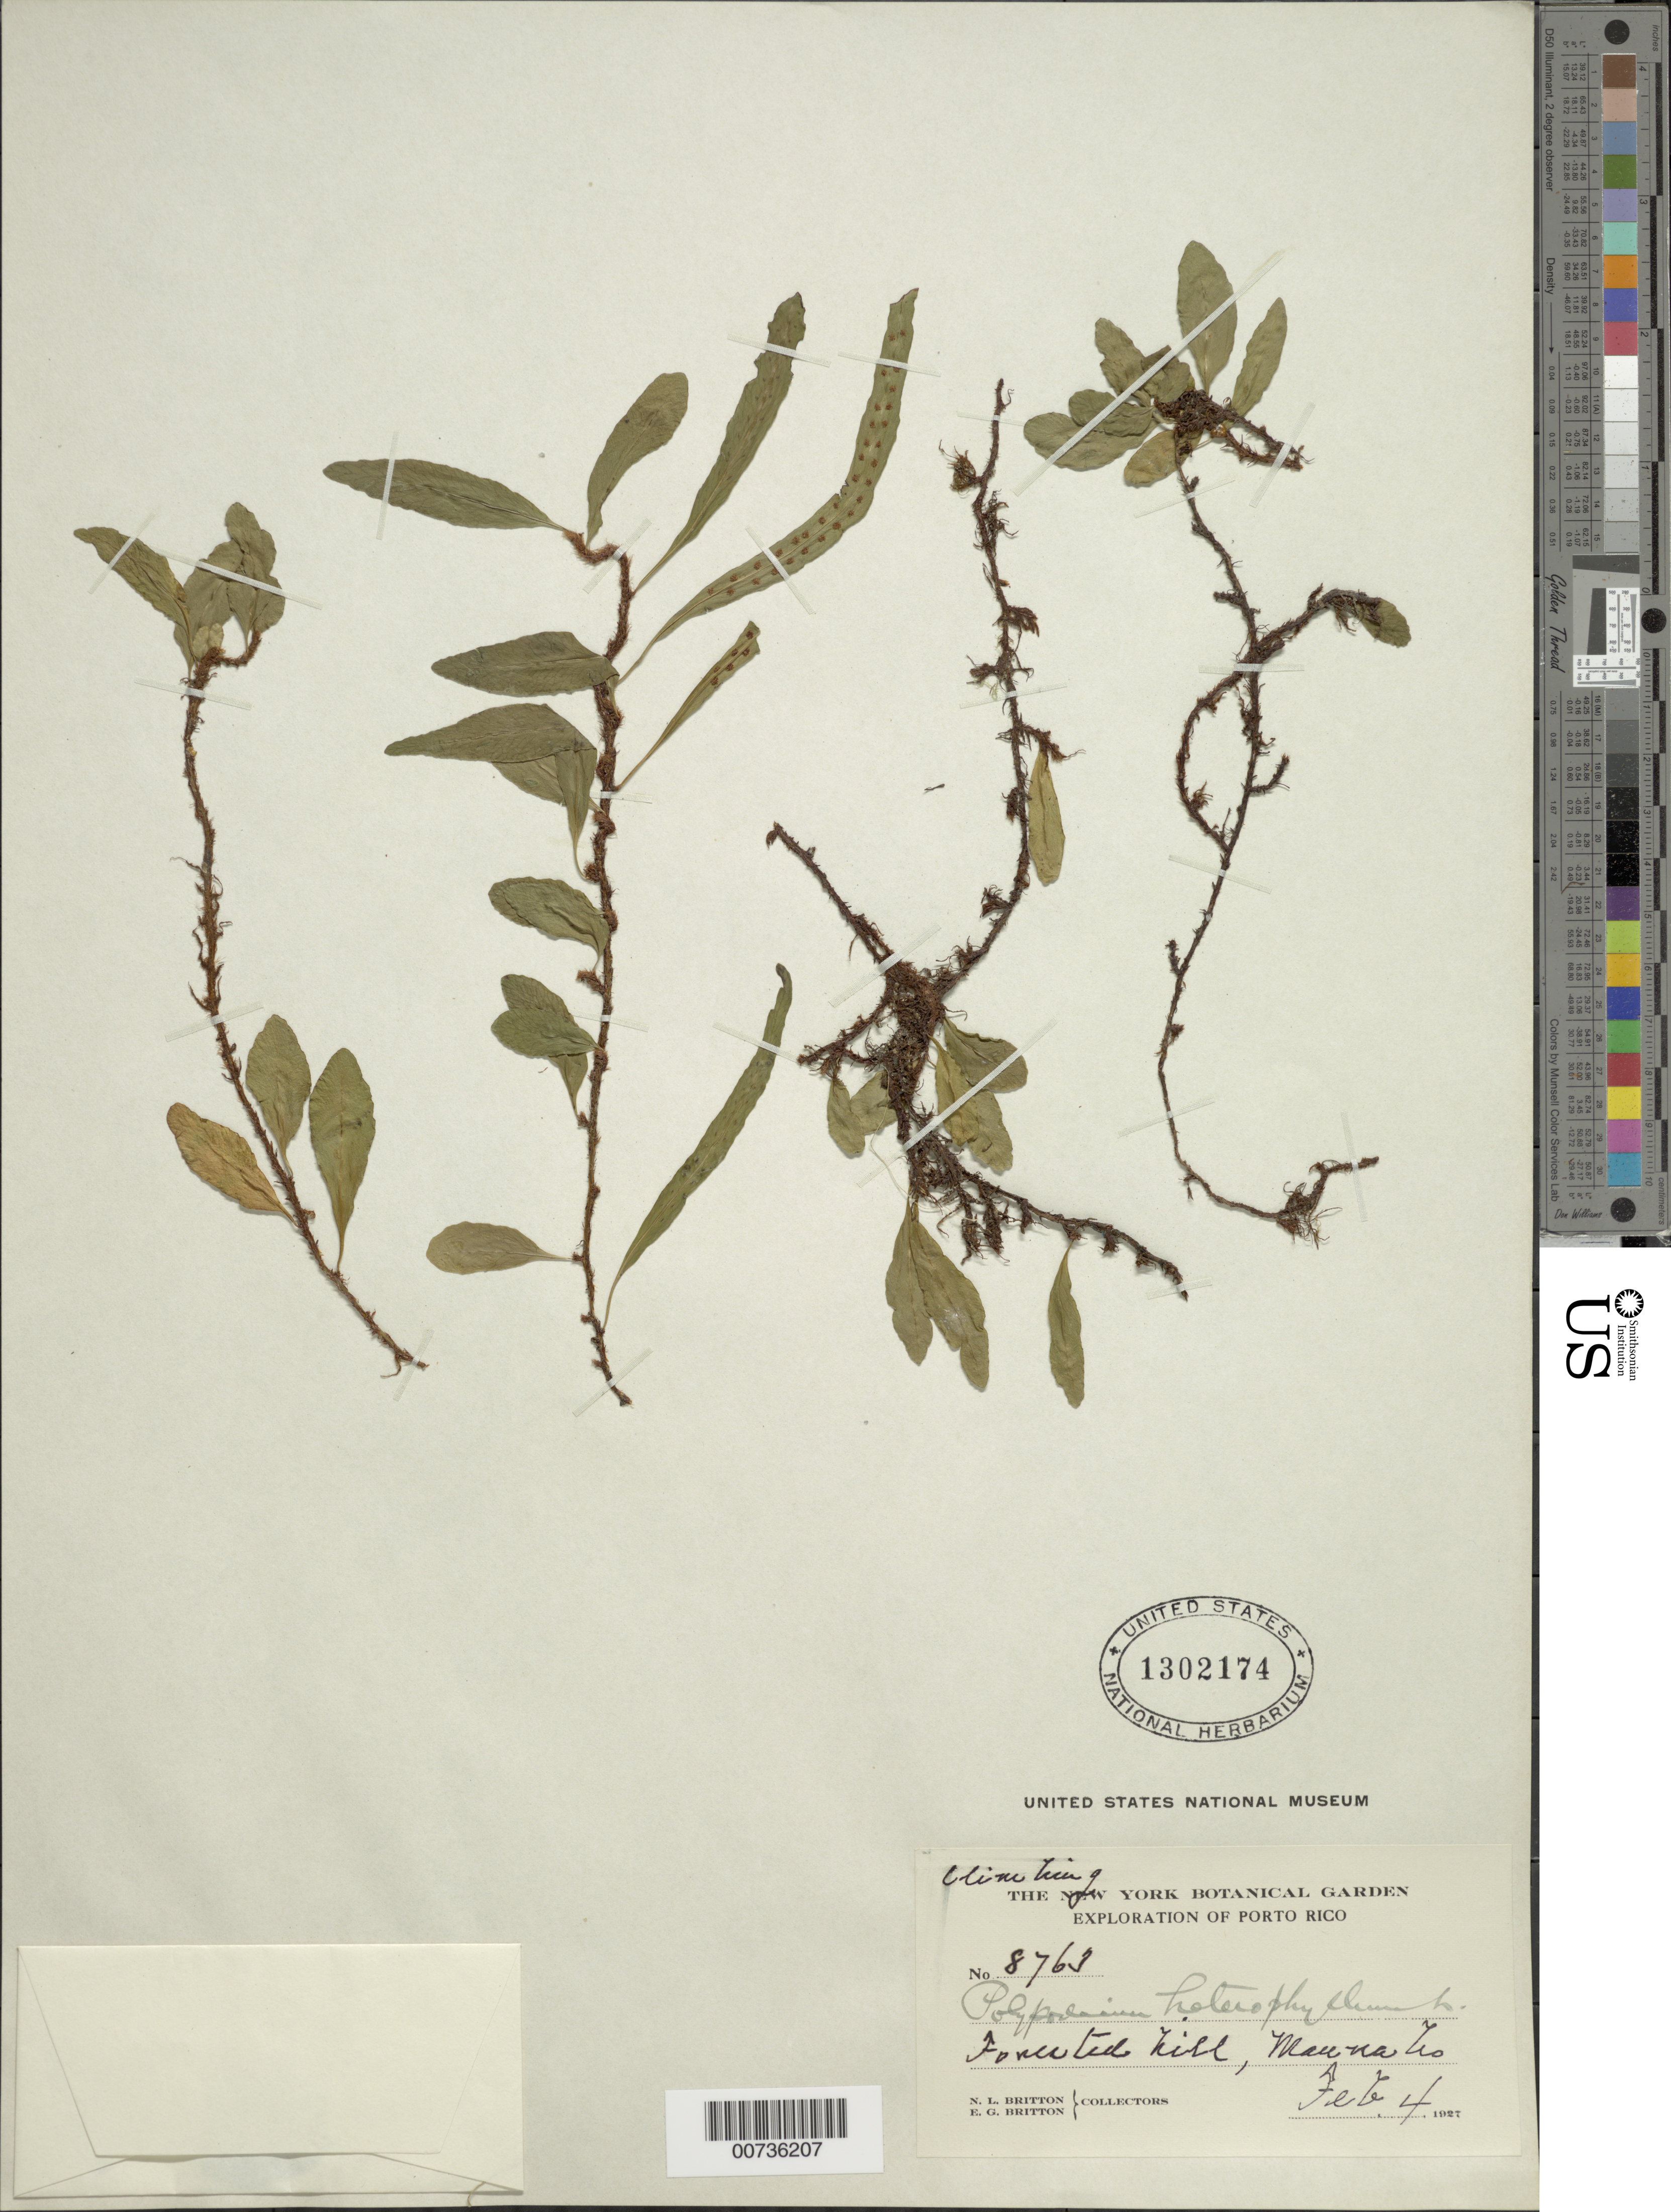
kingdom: Plantae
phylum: Tracheophyta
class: Polypodiopsida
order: Polypodiales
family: Polypodiaceae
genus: Microgramma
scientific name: Microgramma heterophylla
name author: (L.) Wherry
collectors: N. Britton & E. G. Britton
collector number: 8763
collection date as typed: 04 Feb 1927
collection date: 1927-02-04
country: Puerto Rico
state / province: Maunabo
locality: Maunaco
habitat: Forested hill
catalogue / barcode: US 1302174